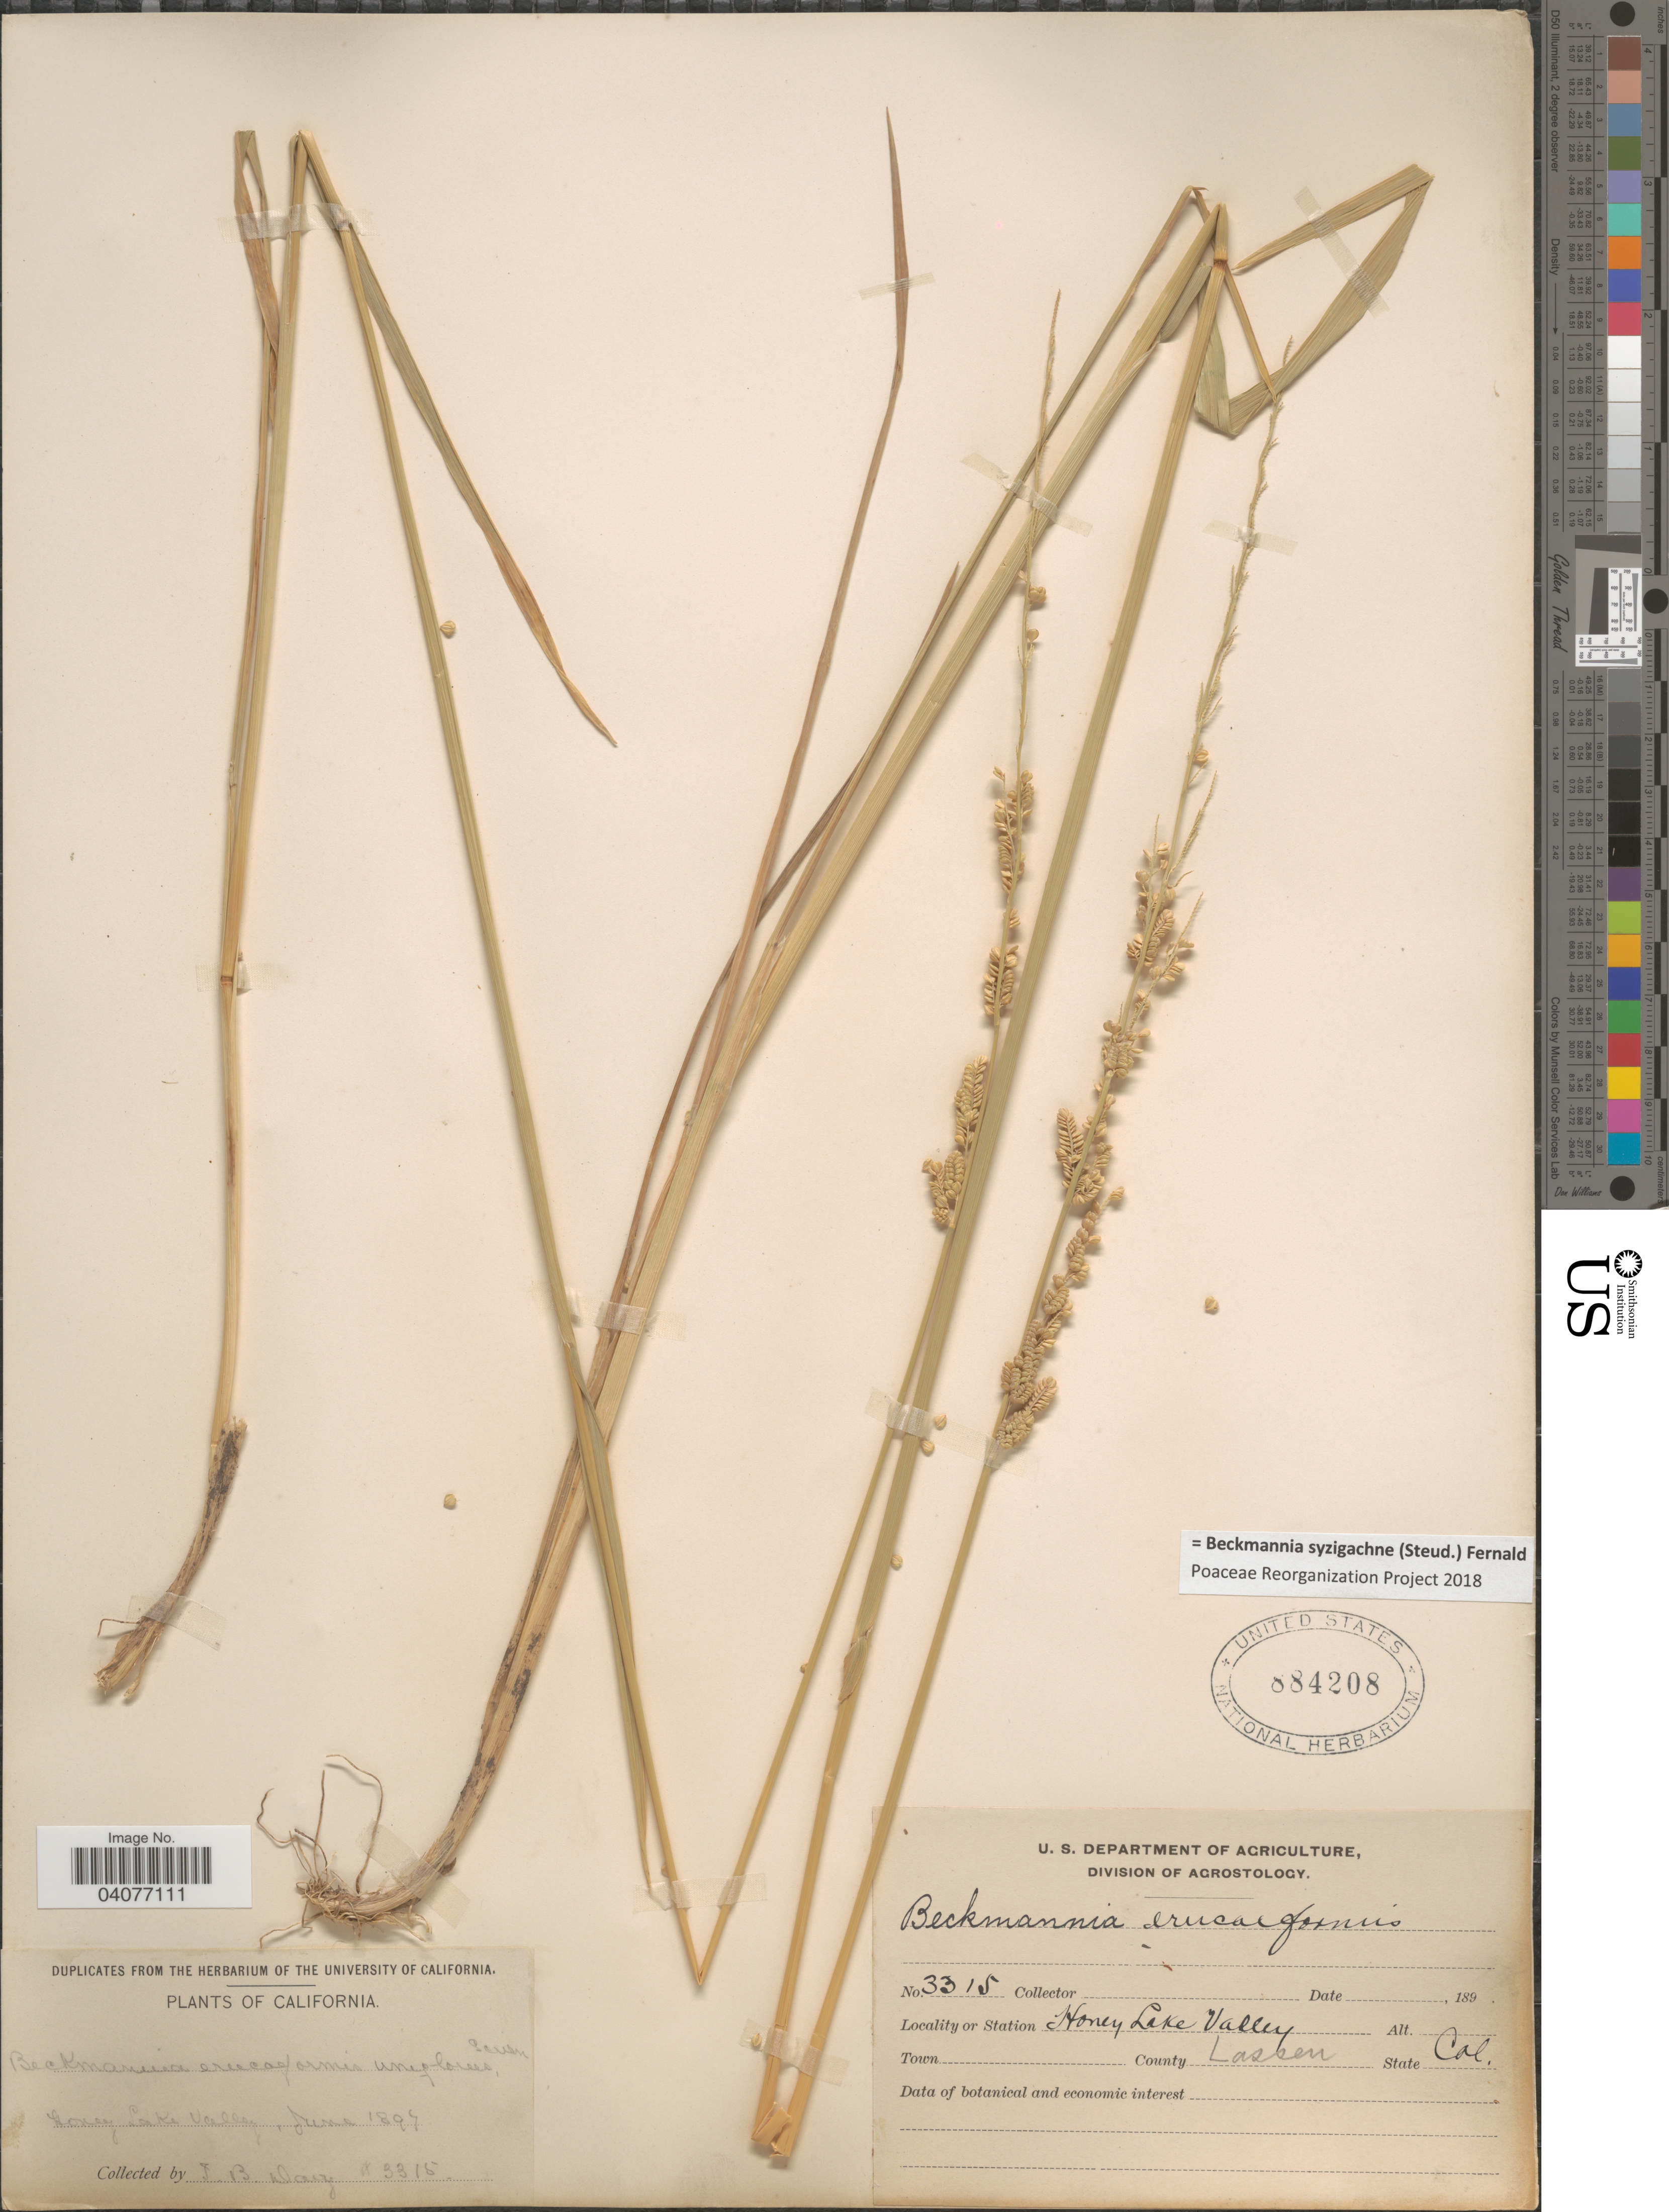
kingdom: Plantae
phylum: Tracheophyta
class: Liliopsida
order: Poales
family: Poaceae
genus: Beckmannia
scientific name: Beckmannia syzigachne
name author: (Steud.) Fernald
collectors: J. Burtt Davy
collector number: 3315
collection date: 1897-06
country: United States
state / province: California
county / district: Lassen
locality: Honey Lake Valley. County Lassen.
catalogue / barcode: US 884208